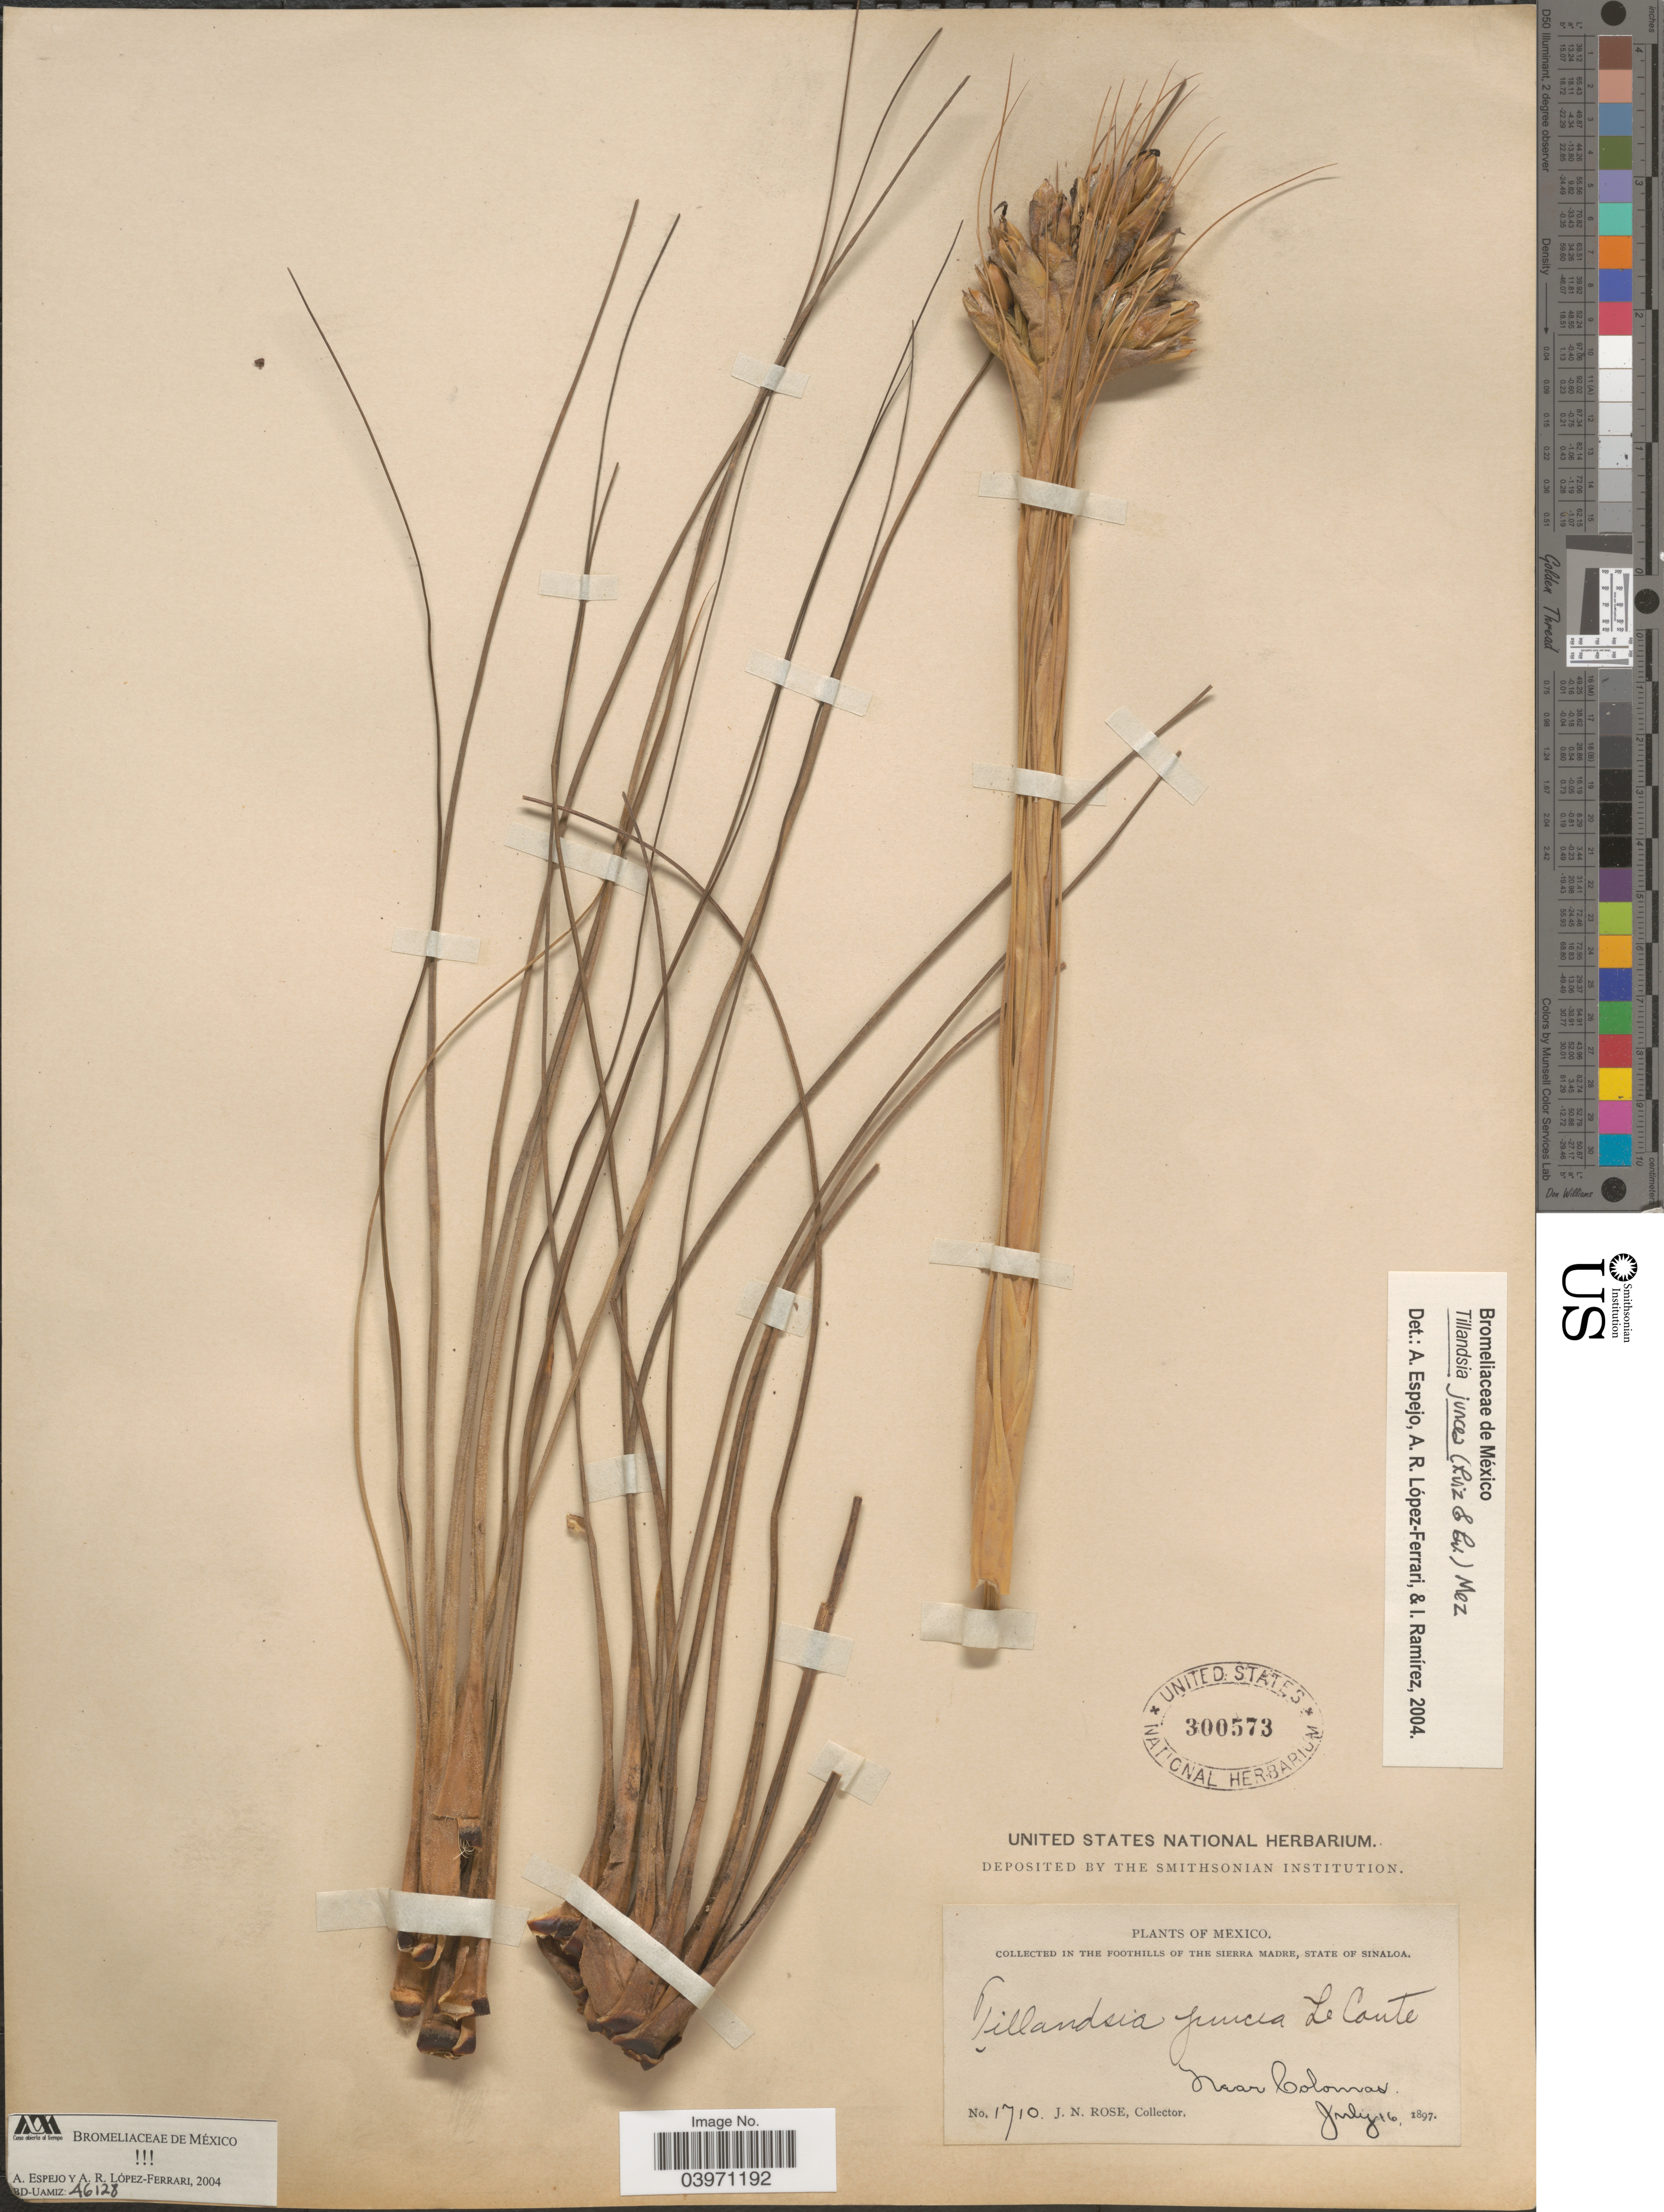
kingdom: Plantae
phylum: Tracheophyta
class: Liliopsida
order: Poales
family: Bromeliaceae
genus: Tillandsia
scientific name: Tillandsia juncea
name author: (Ruiz & Pav.) Poir.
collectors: J. N. Rose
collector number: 1710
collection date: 1897-07-16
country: Mexico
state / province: Sinaloa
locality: In the foothills of the Sierra Madre. Near Colomas.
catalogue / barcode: US 300573